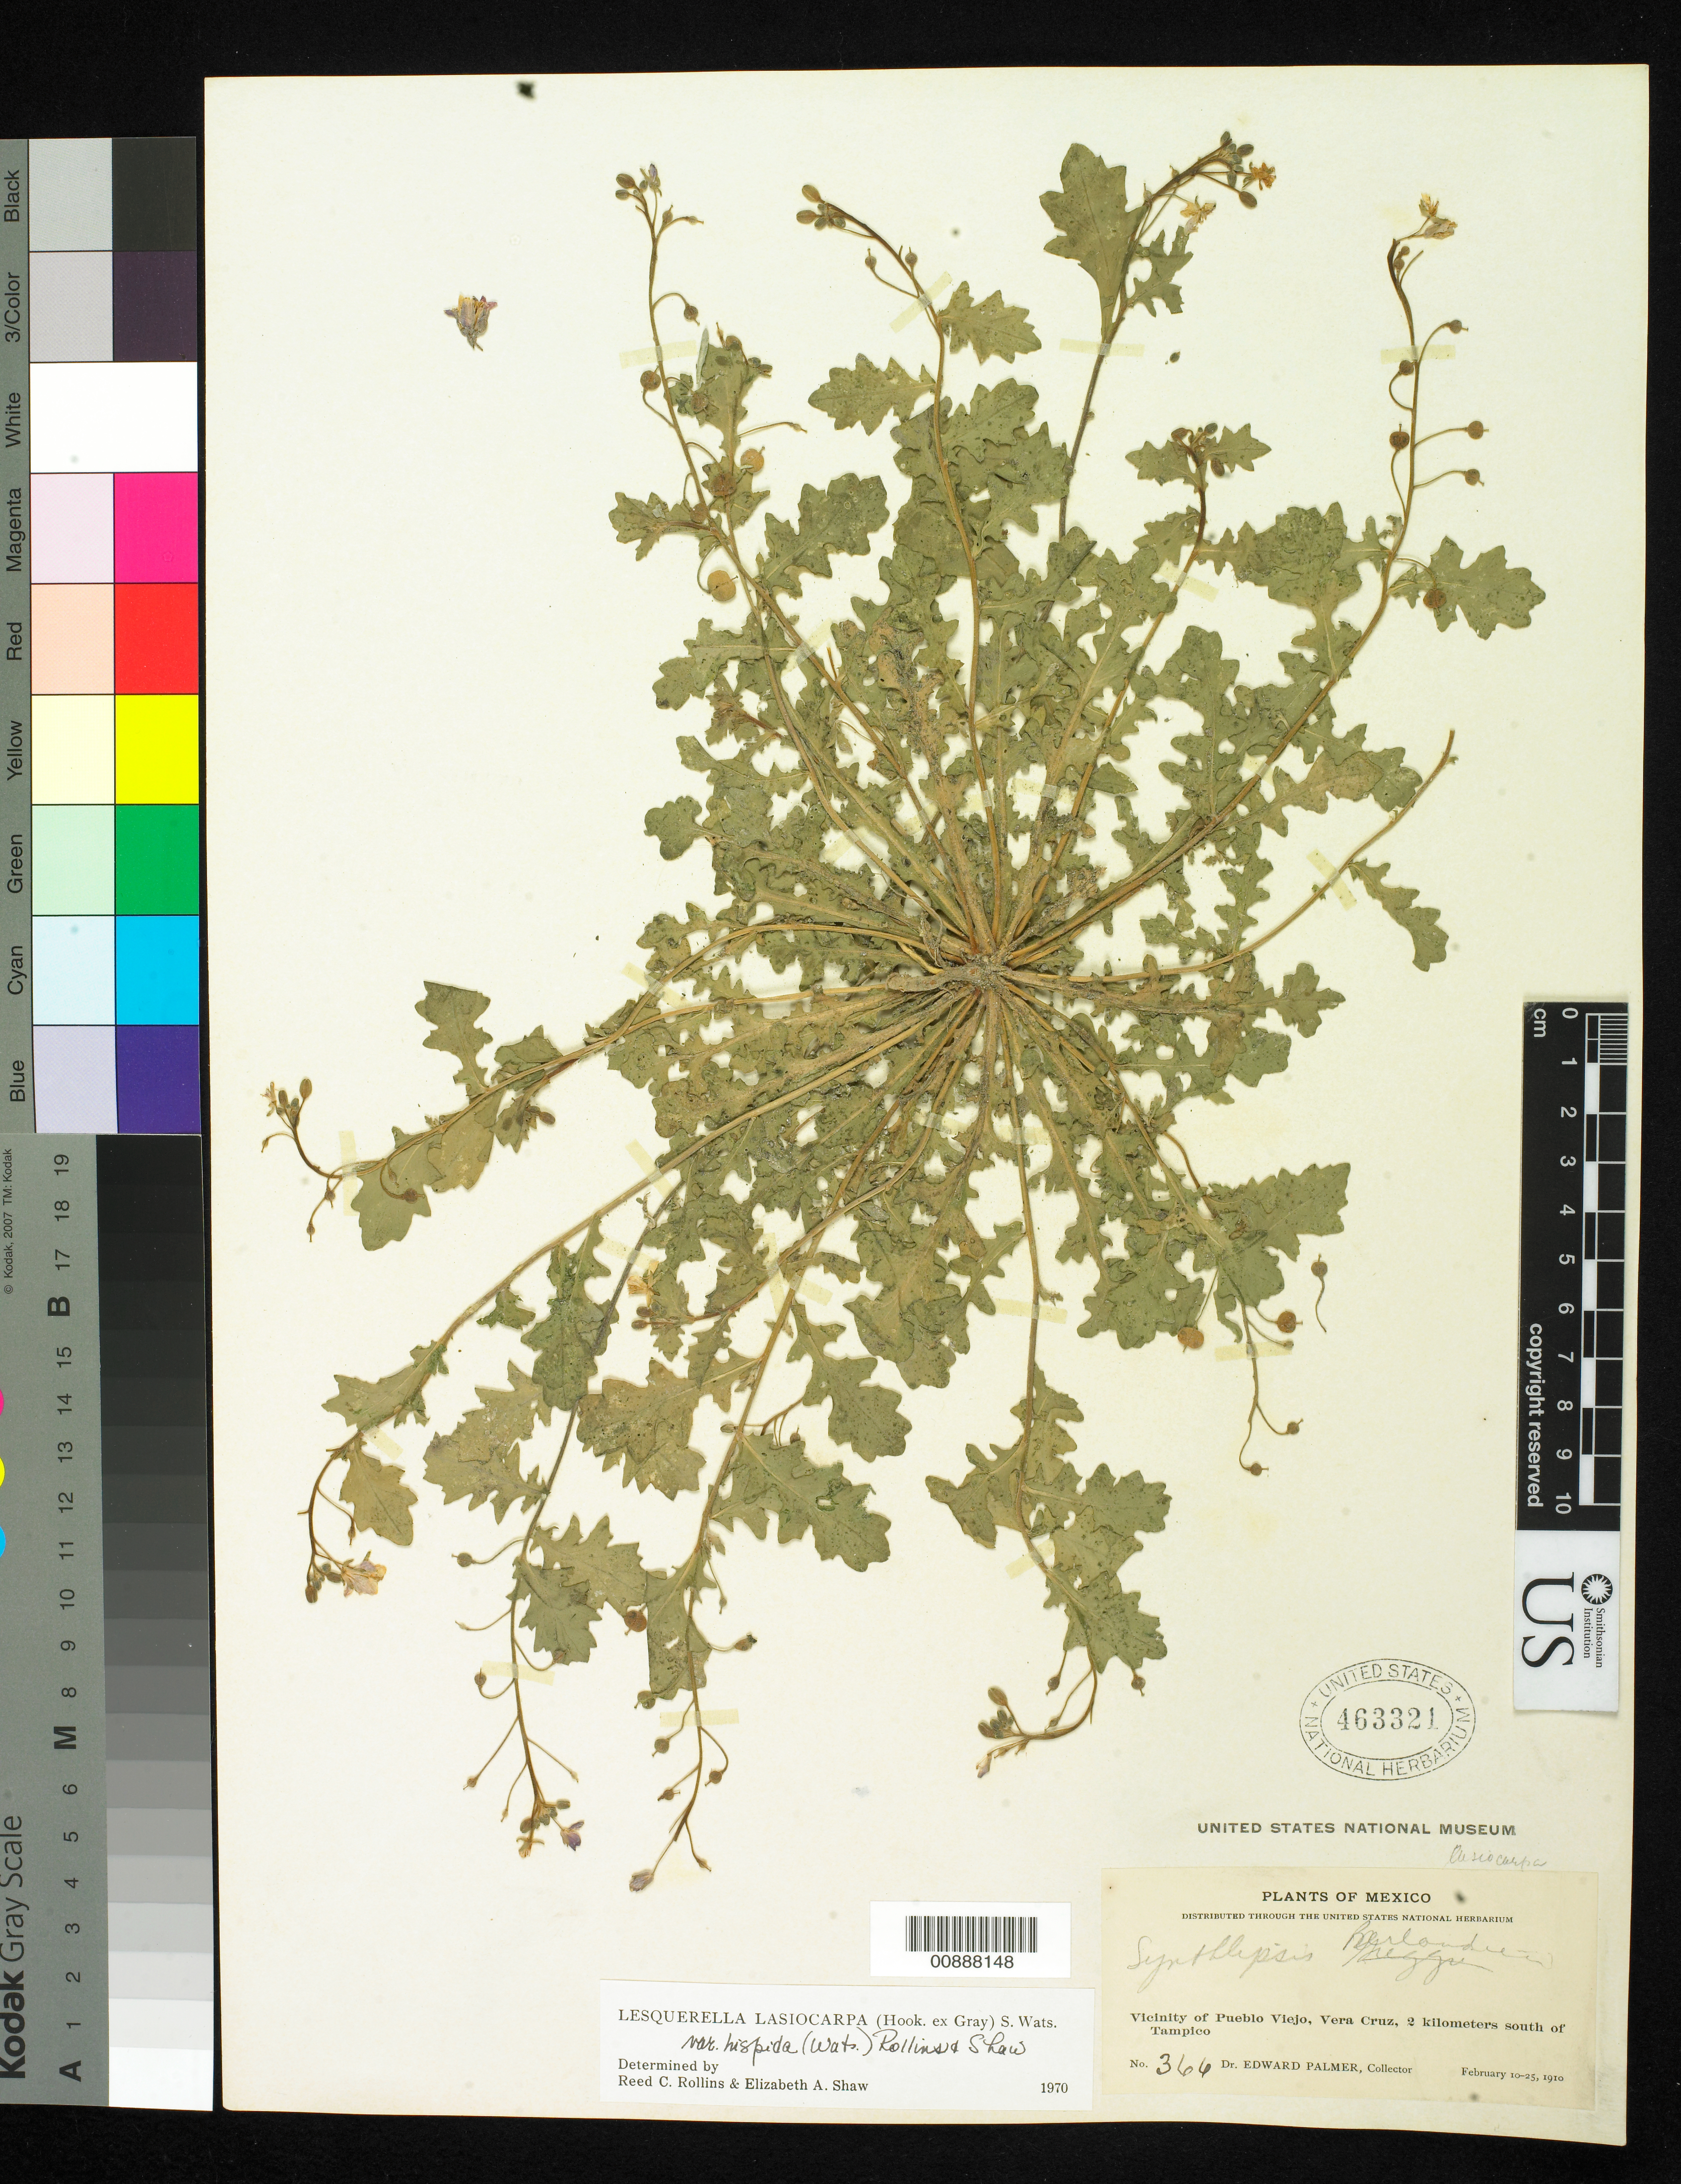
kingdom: Plantae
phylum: Tracheophyta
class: Magnoliopsida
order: Brassicales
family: Brassicaceae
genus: Lesquerella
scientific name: Lesquerella lasiocarpa var. hispida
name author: (S. Watson) Rollins & E.A. Shaw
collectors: E. Palmer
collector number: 366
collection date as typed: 10 Feb 1910 to 25 Feb 1910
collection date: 1910-02-10/1910-02-25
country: Mexico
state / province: Veracruz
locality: Vicinity of Pueblo Viejo, Veracruz, 2 kilometers south of Tampico.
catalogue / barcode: US 463321